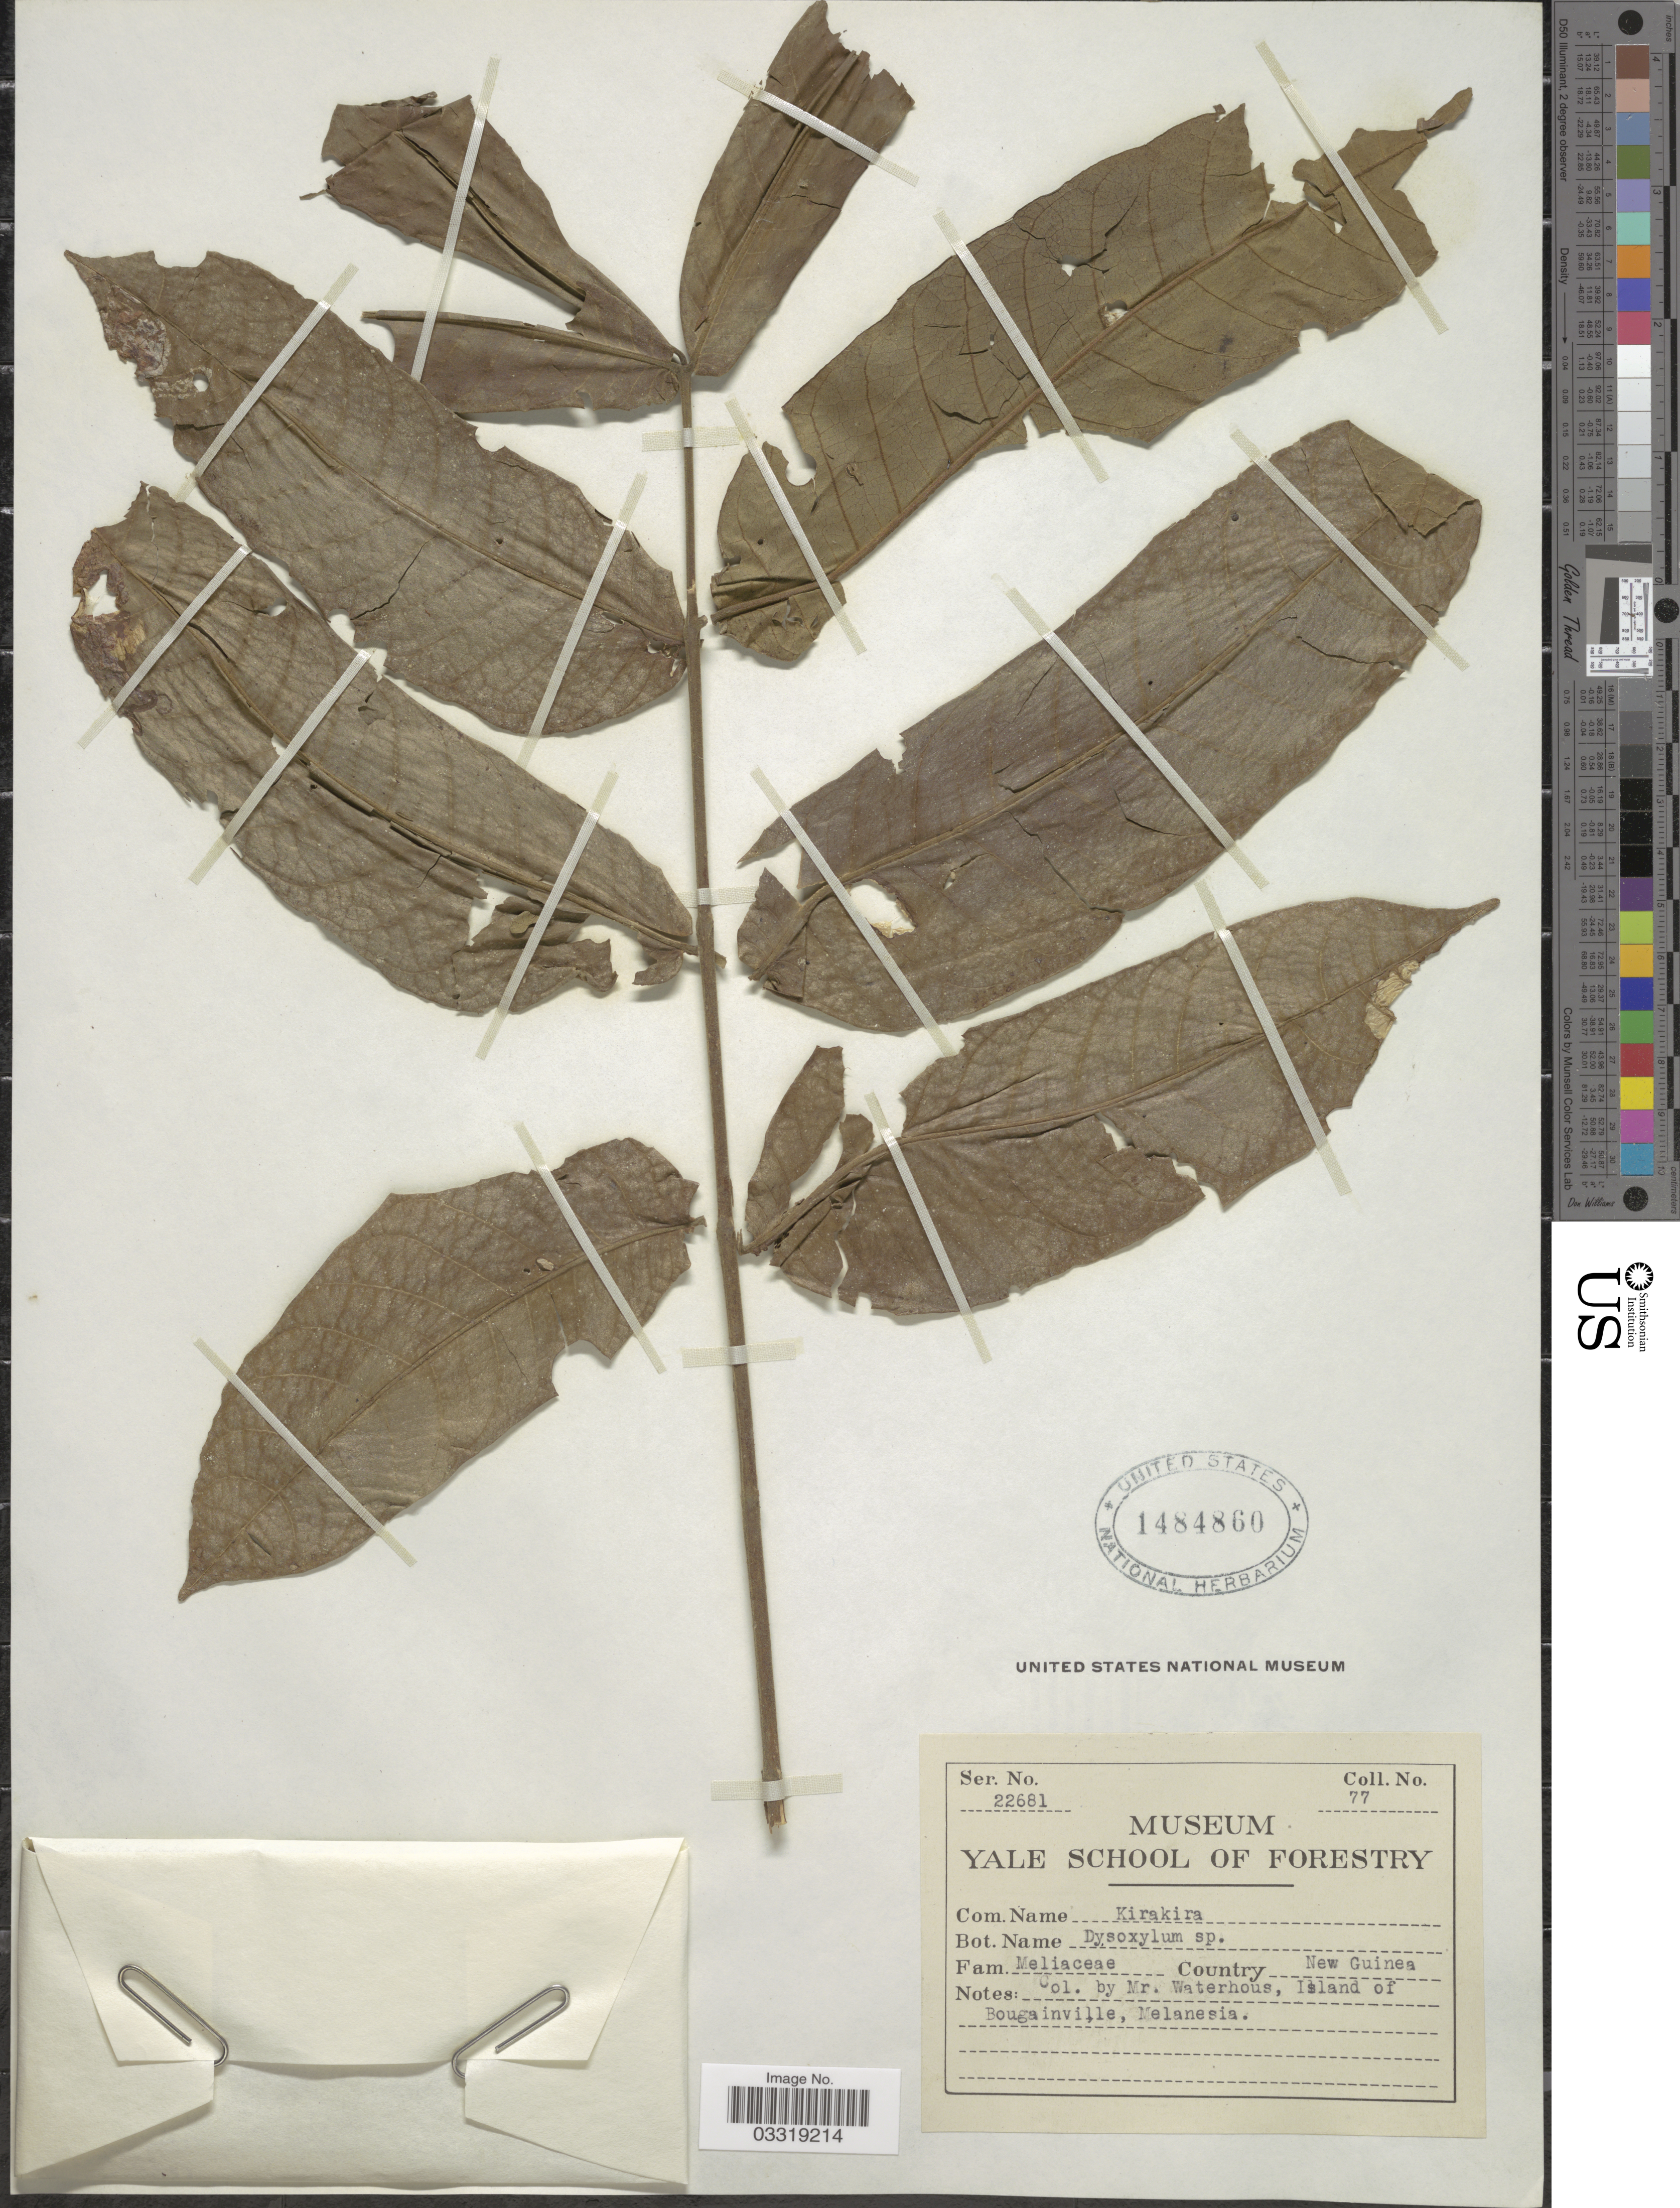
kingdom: Plantae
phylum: Tracheophyta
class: Magnoliopsida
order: Sapindales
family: Meliaceae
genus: Dysoxylum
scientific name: Dysoxylum sp.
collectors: Mr. Waterhous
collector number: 77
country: Papua New Guinea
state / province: Bougainville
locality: New Guinea. Island of Bougainville.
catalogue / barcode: US 1484860